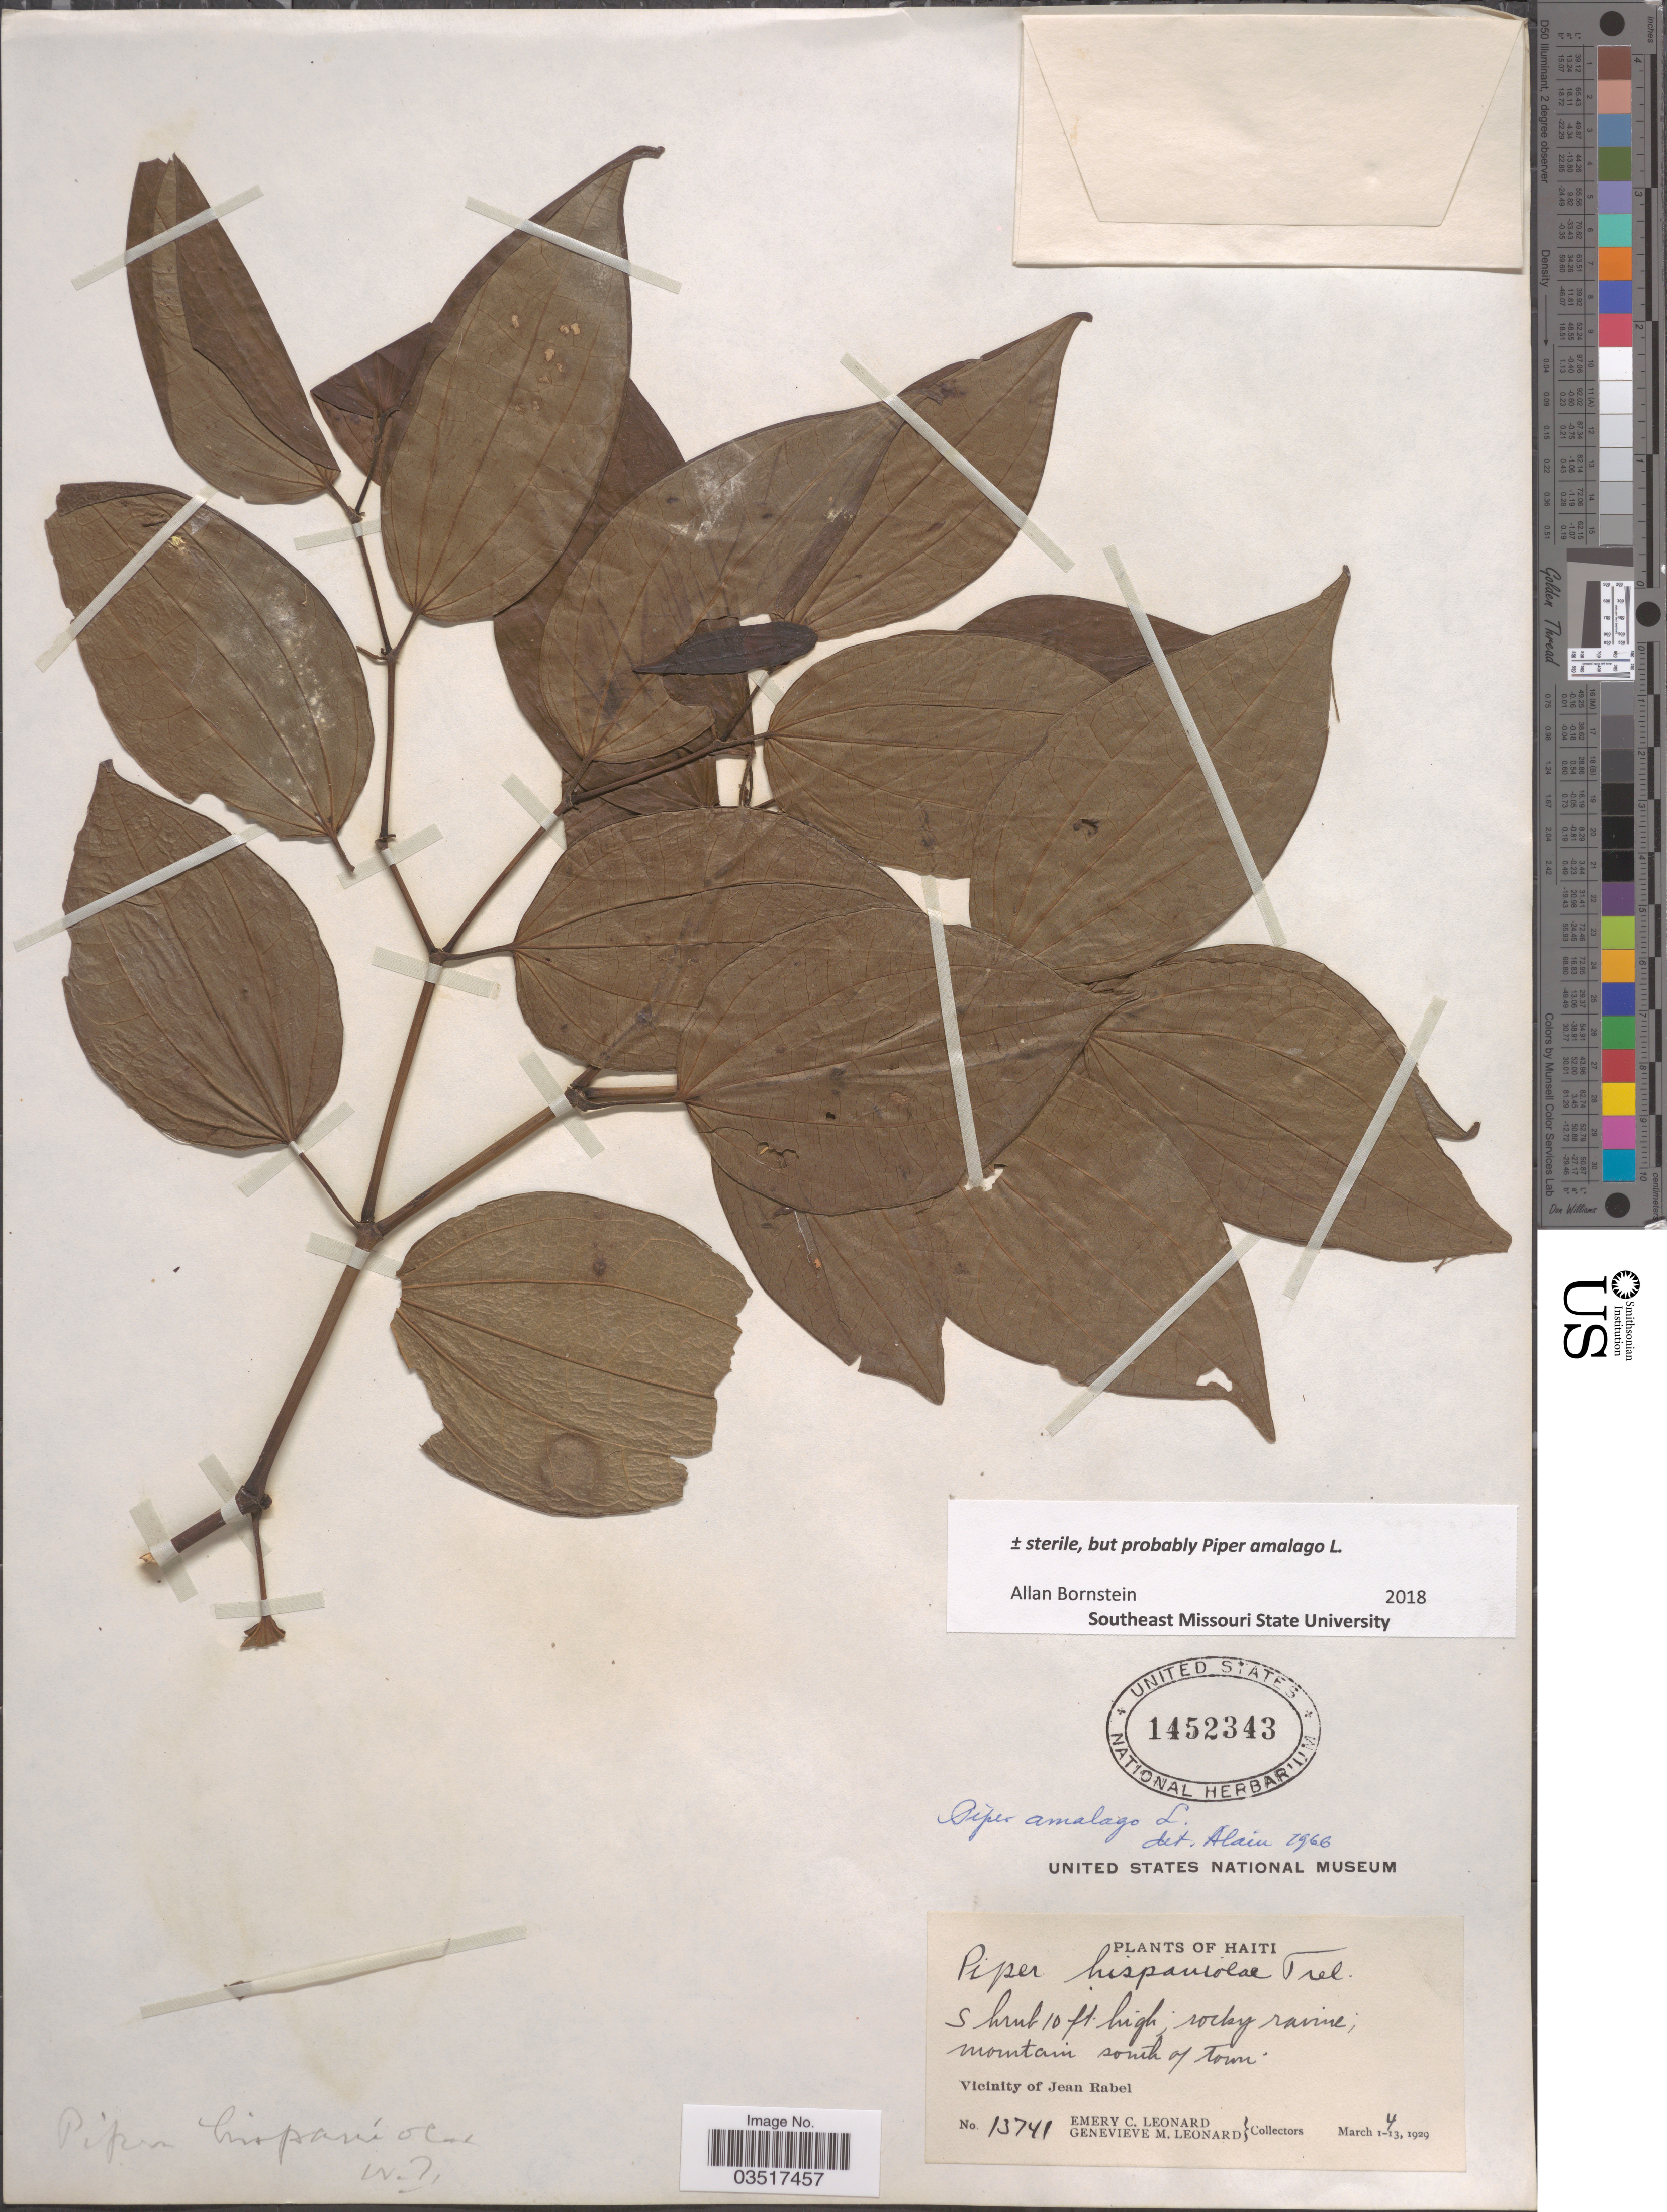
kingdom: Plantae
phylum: Tracheophyta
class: Magnoliopsida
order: Piperales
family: Piperaceae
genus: Piper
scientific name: Piper amalago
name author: L.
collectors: E. C. Leonard & G. M. Leonard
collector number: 13741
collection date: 1929-03-04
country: Haiti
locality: Rocky ravine; mountain south of town. Vicinity of Jean Rabel.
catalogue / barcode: US 1452343